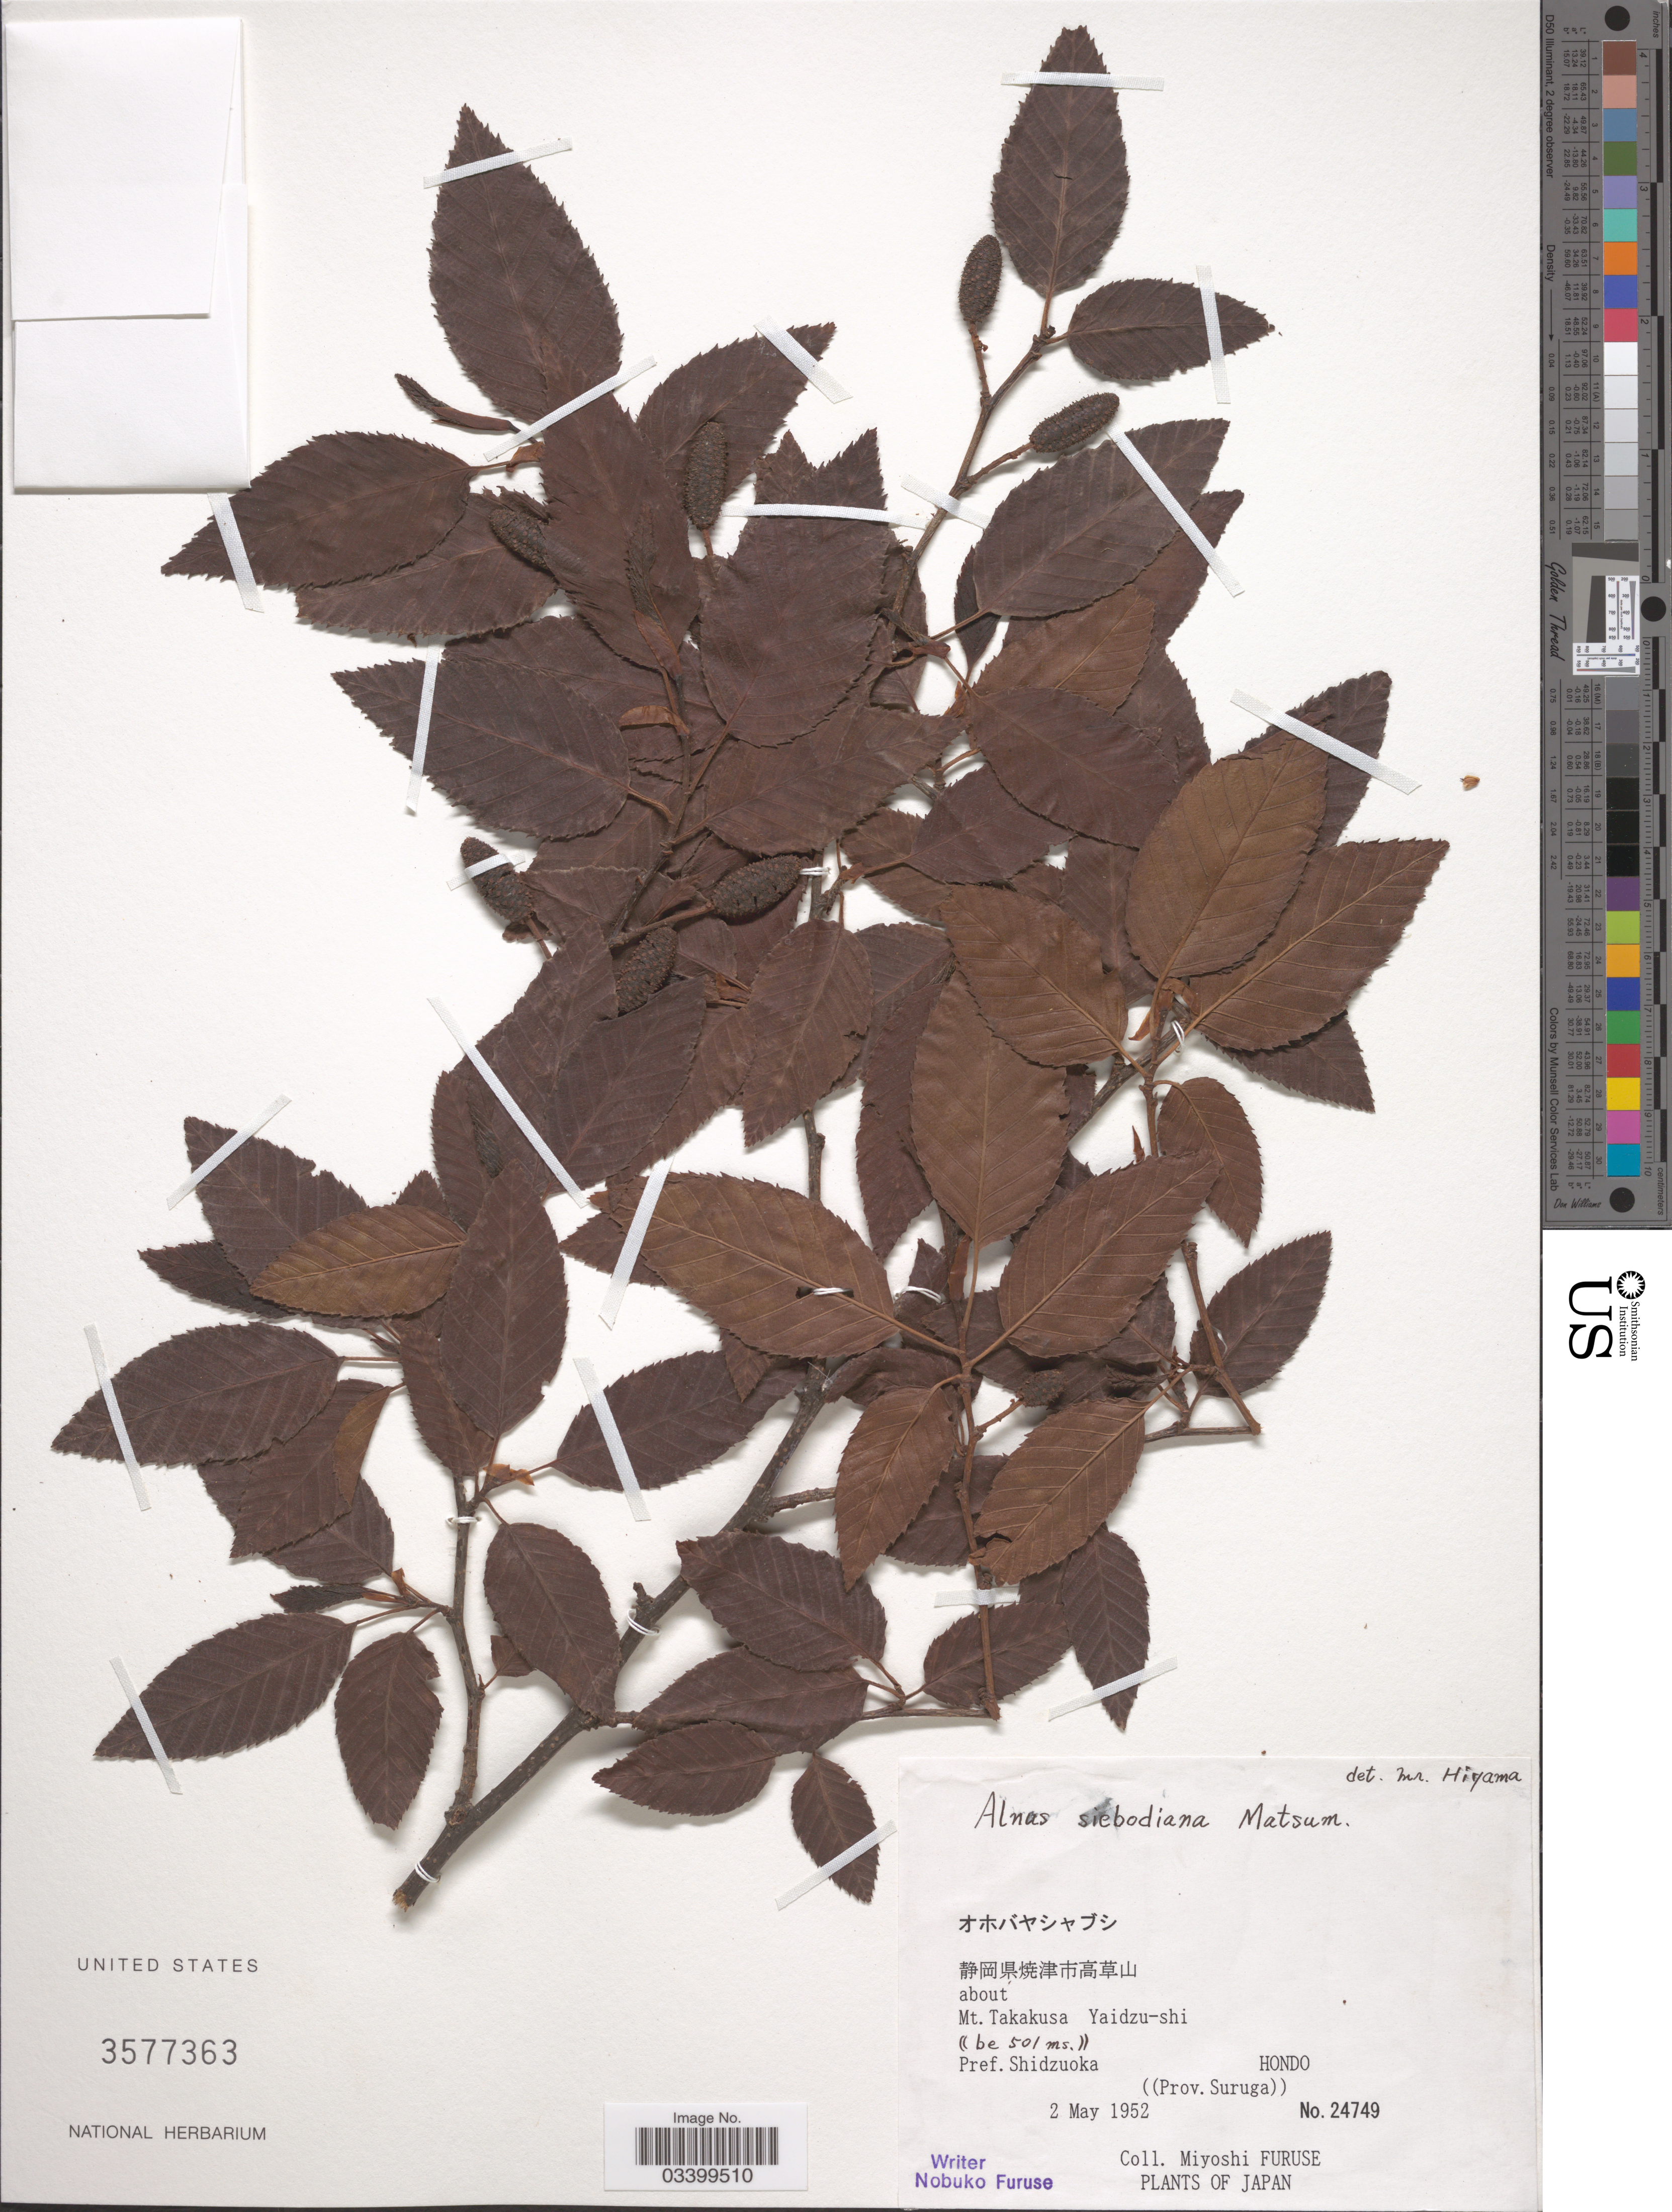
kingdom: Plantae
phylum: Tracheophyta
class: Magnoliopsida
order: Fagales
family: Betulaceae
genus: Alnus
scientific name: Alnus sieboldiana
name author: Matsum.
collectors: M. Furuse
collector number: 24749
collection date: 1952-05-02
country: Japan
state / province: Sizuoka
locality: Mt. Takakusa Yaidzu-shi, Pref. Shidzuoka, Hondo (Prov. Suruga).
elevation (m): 501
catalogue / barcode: US 3577363